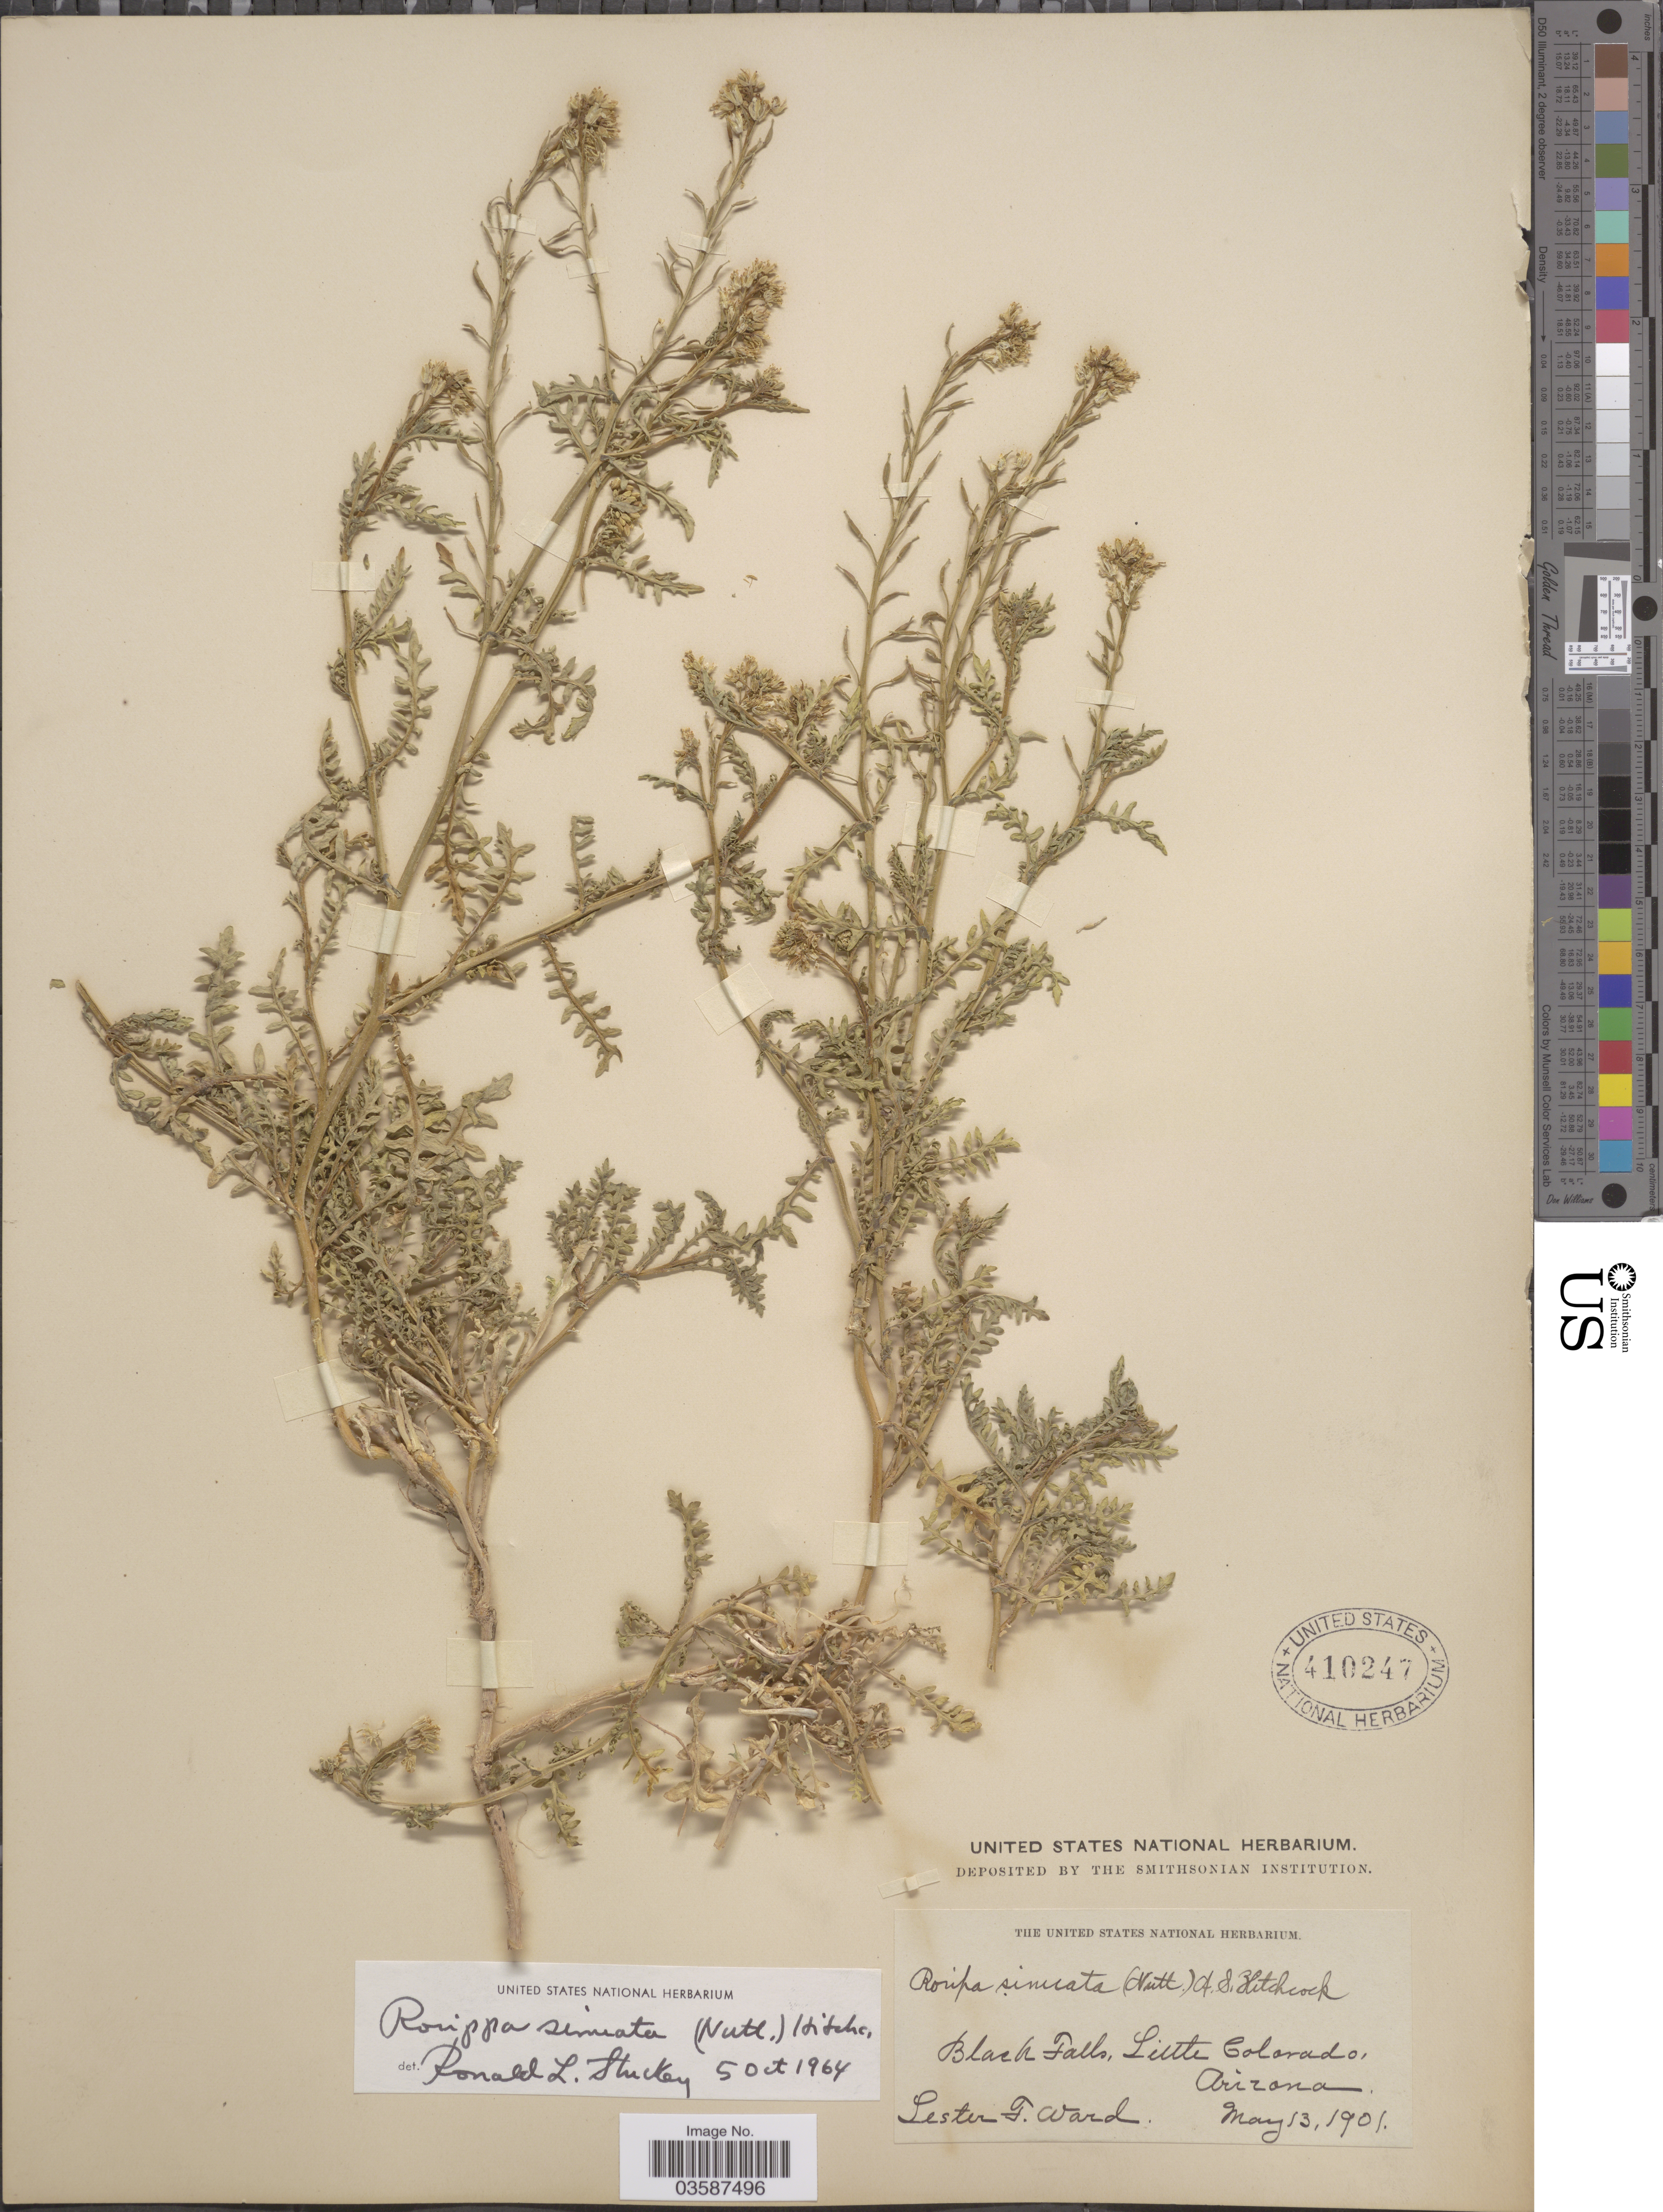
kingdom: Plantae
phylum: Tracheophyta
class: Magnoliopsida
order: Brassicales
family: Brassicaceae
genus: Rorippa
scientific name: Rorippa sinuata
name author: (Nutt.) Hitchc.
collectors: L. F. Ward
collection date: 1901-05-13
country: United States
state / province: Arizona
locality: Black Falls, Little Colorado.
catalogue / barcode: US 410247